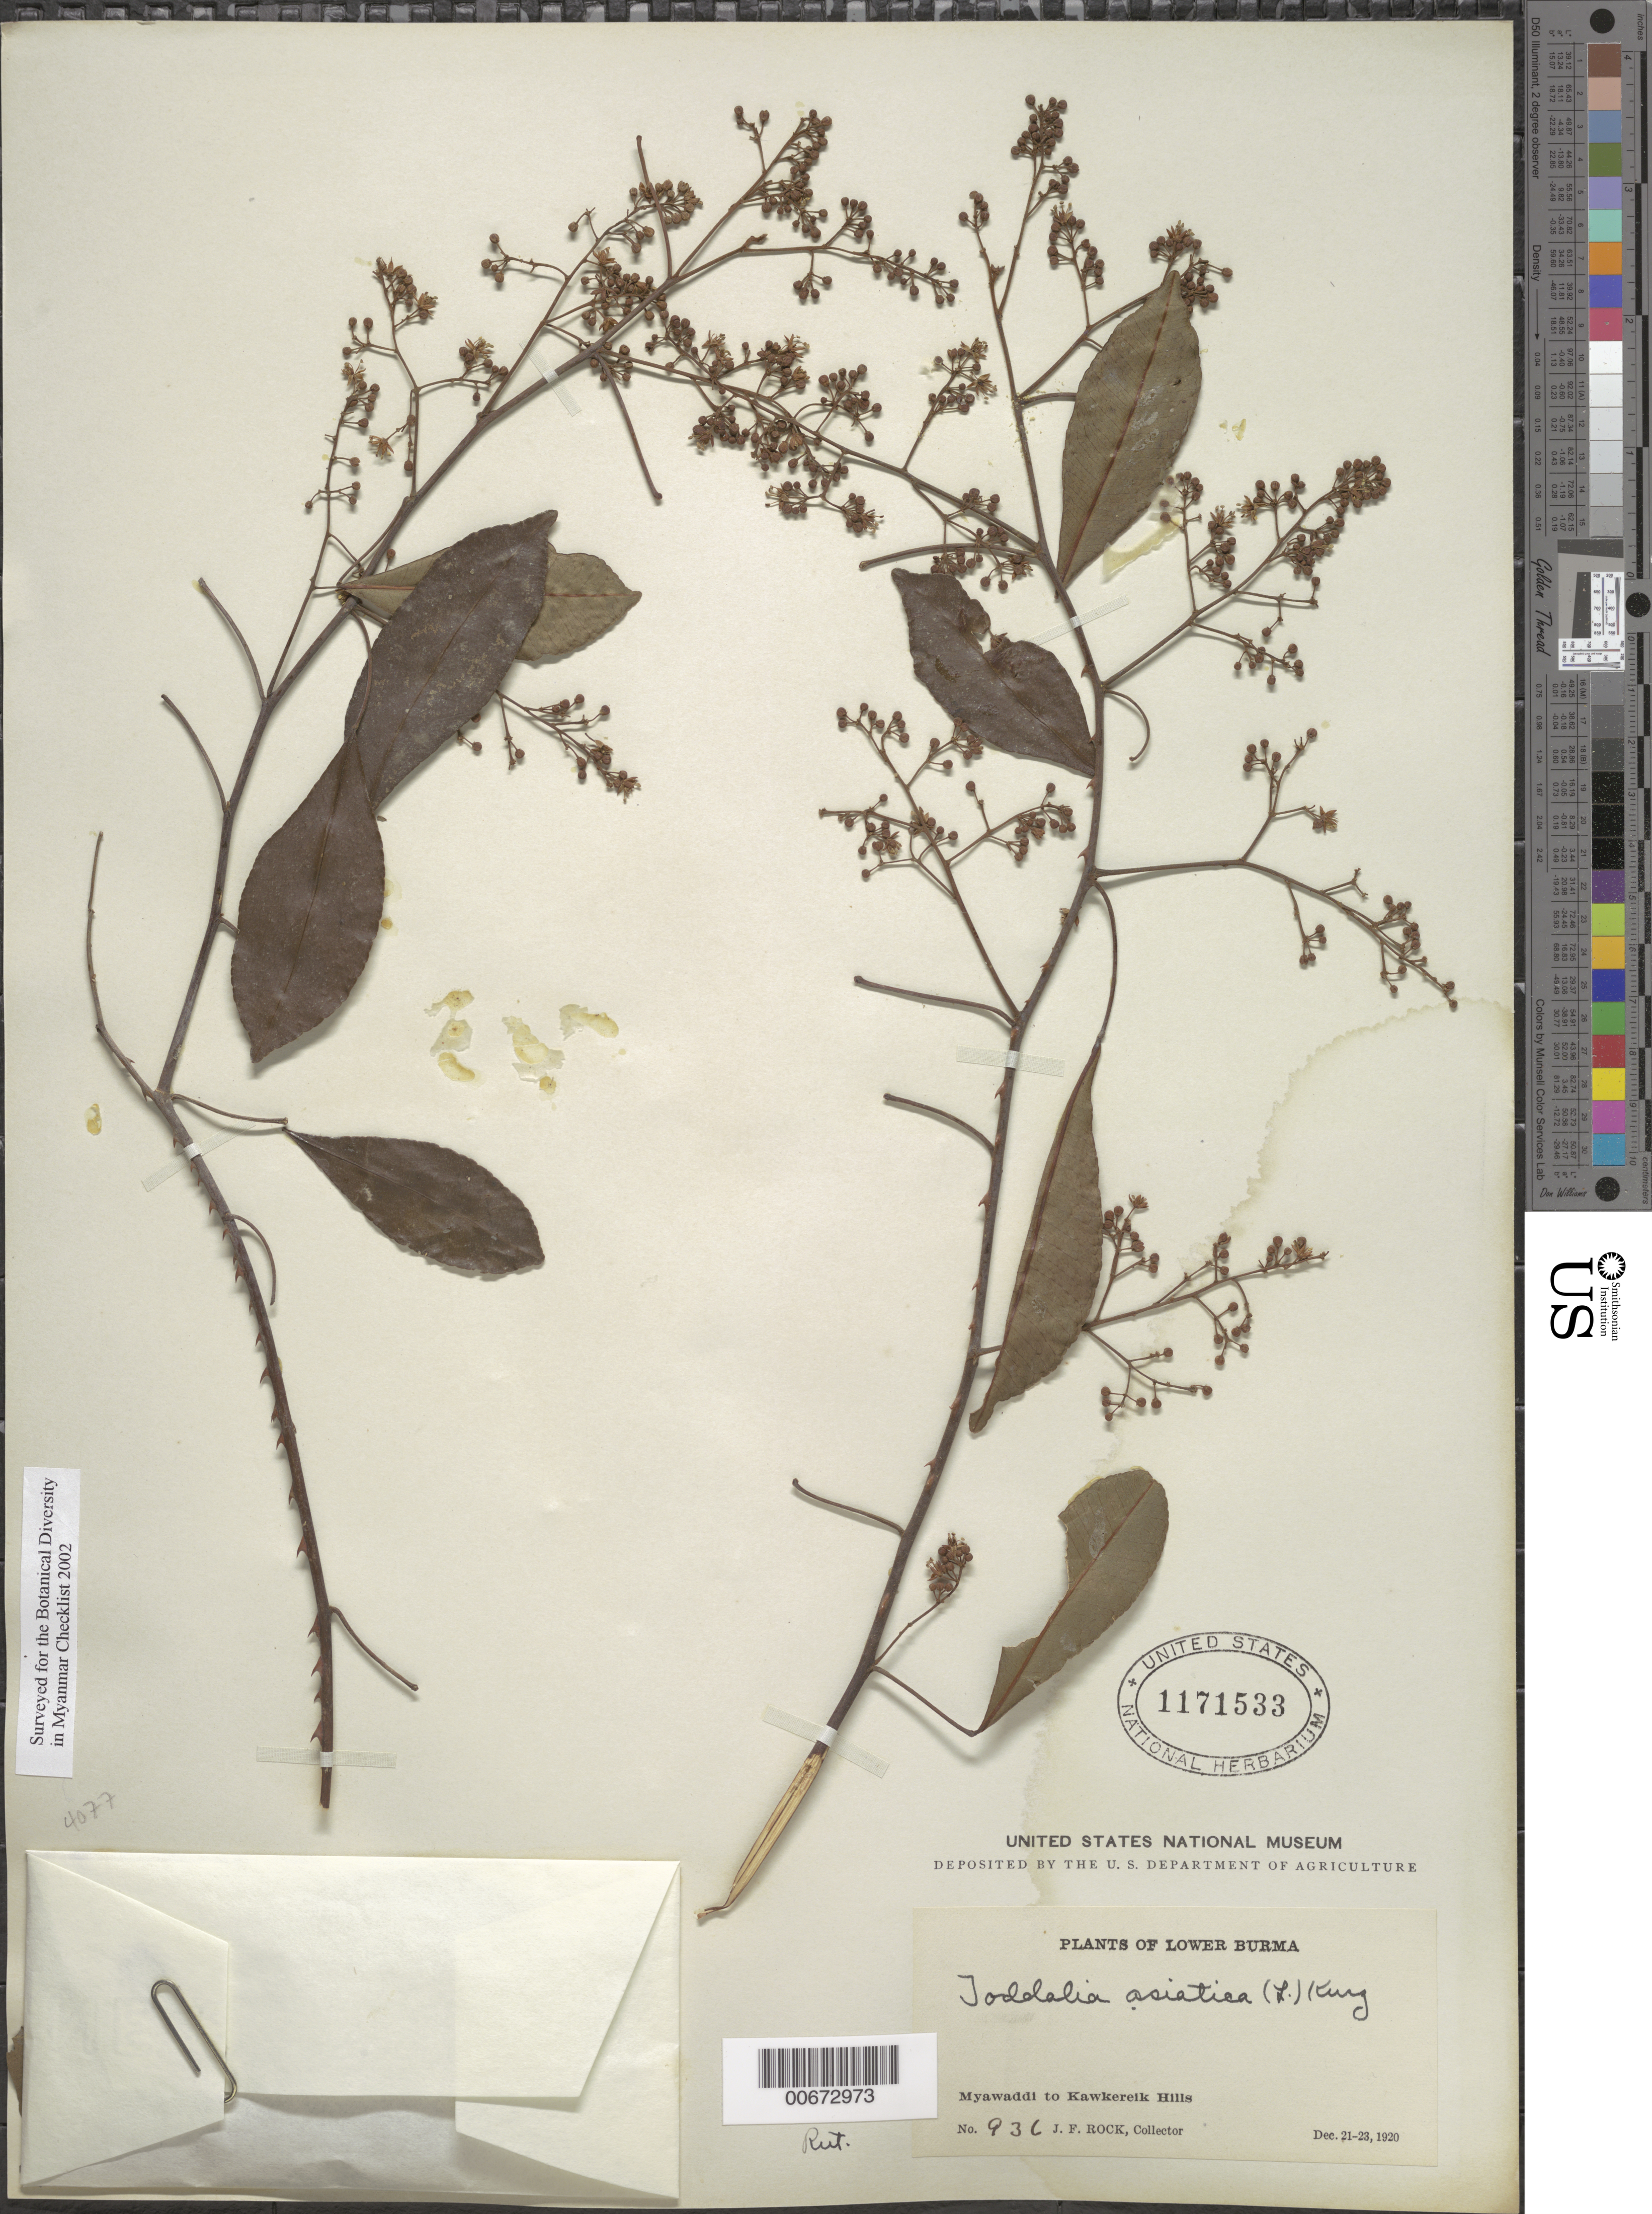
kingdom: Plantae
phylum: Tracheophyta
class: Magnoliopsida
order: Sapindales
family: Rutaceae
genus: Zanthoxylum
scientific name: Zanthoxylum asiaticum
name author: (L.) Appelhans et al.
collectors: J. F. Rock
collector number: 936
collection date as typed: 21 Dec 1920 to 23 Dec 1920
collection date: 1920-12-21/1920-12-23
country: Myanmar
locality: Myawadi to Kawkereik Hills.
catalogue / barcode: US 1171533